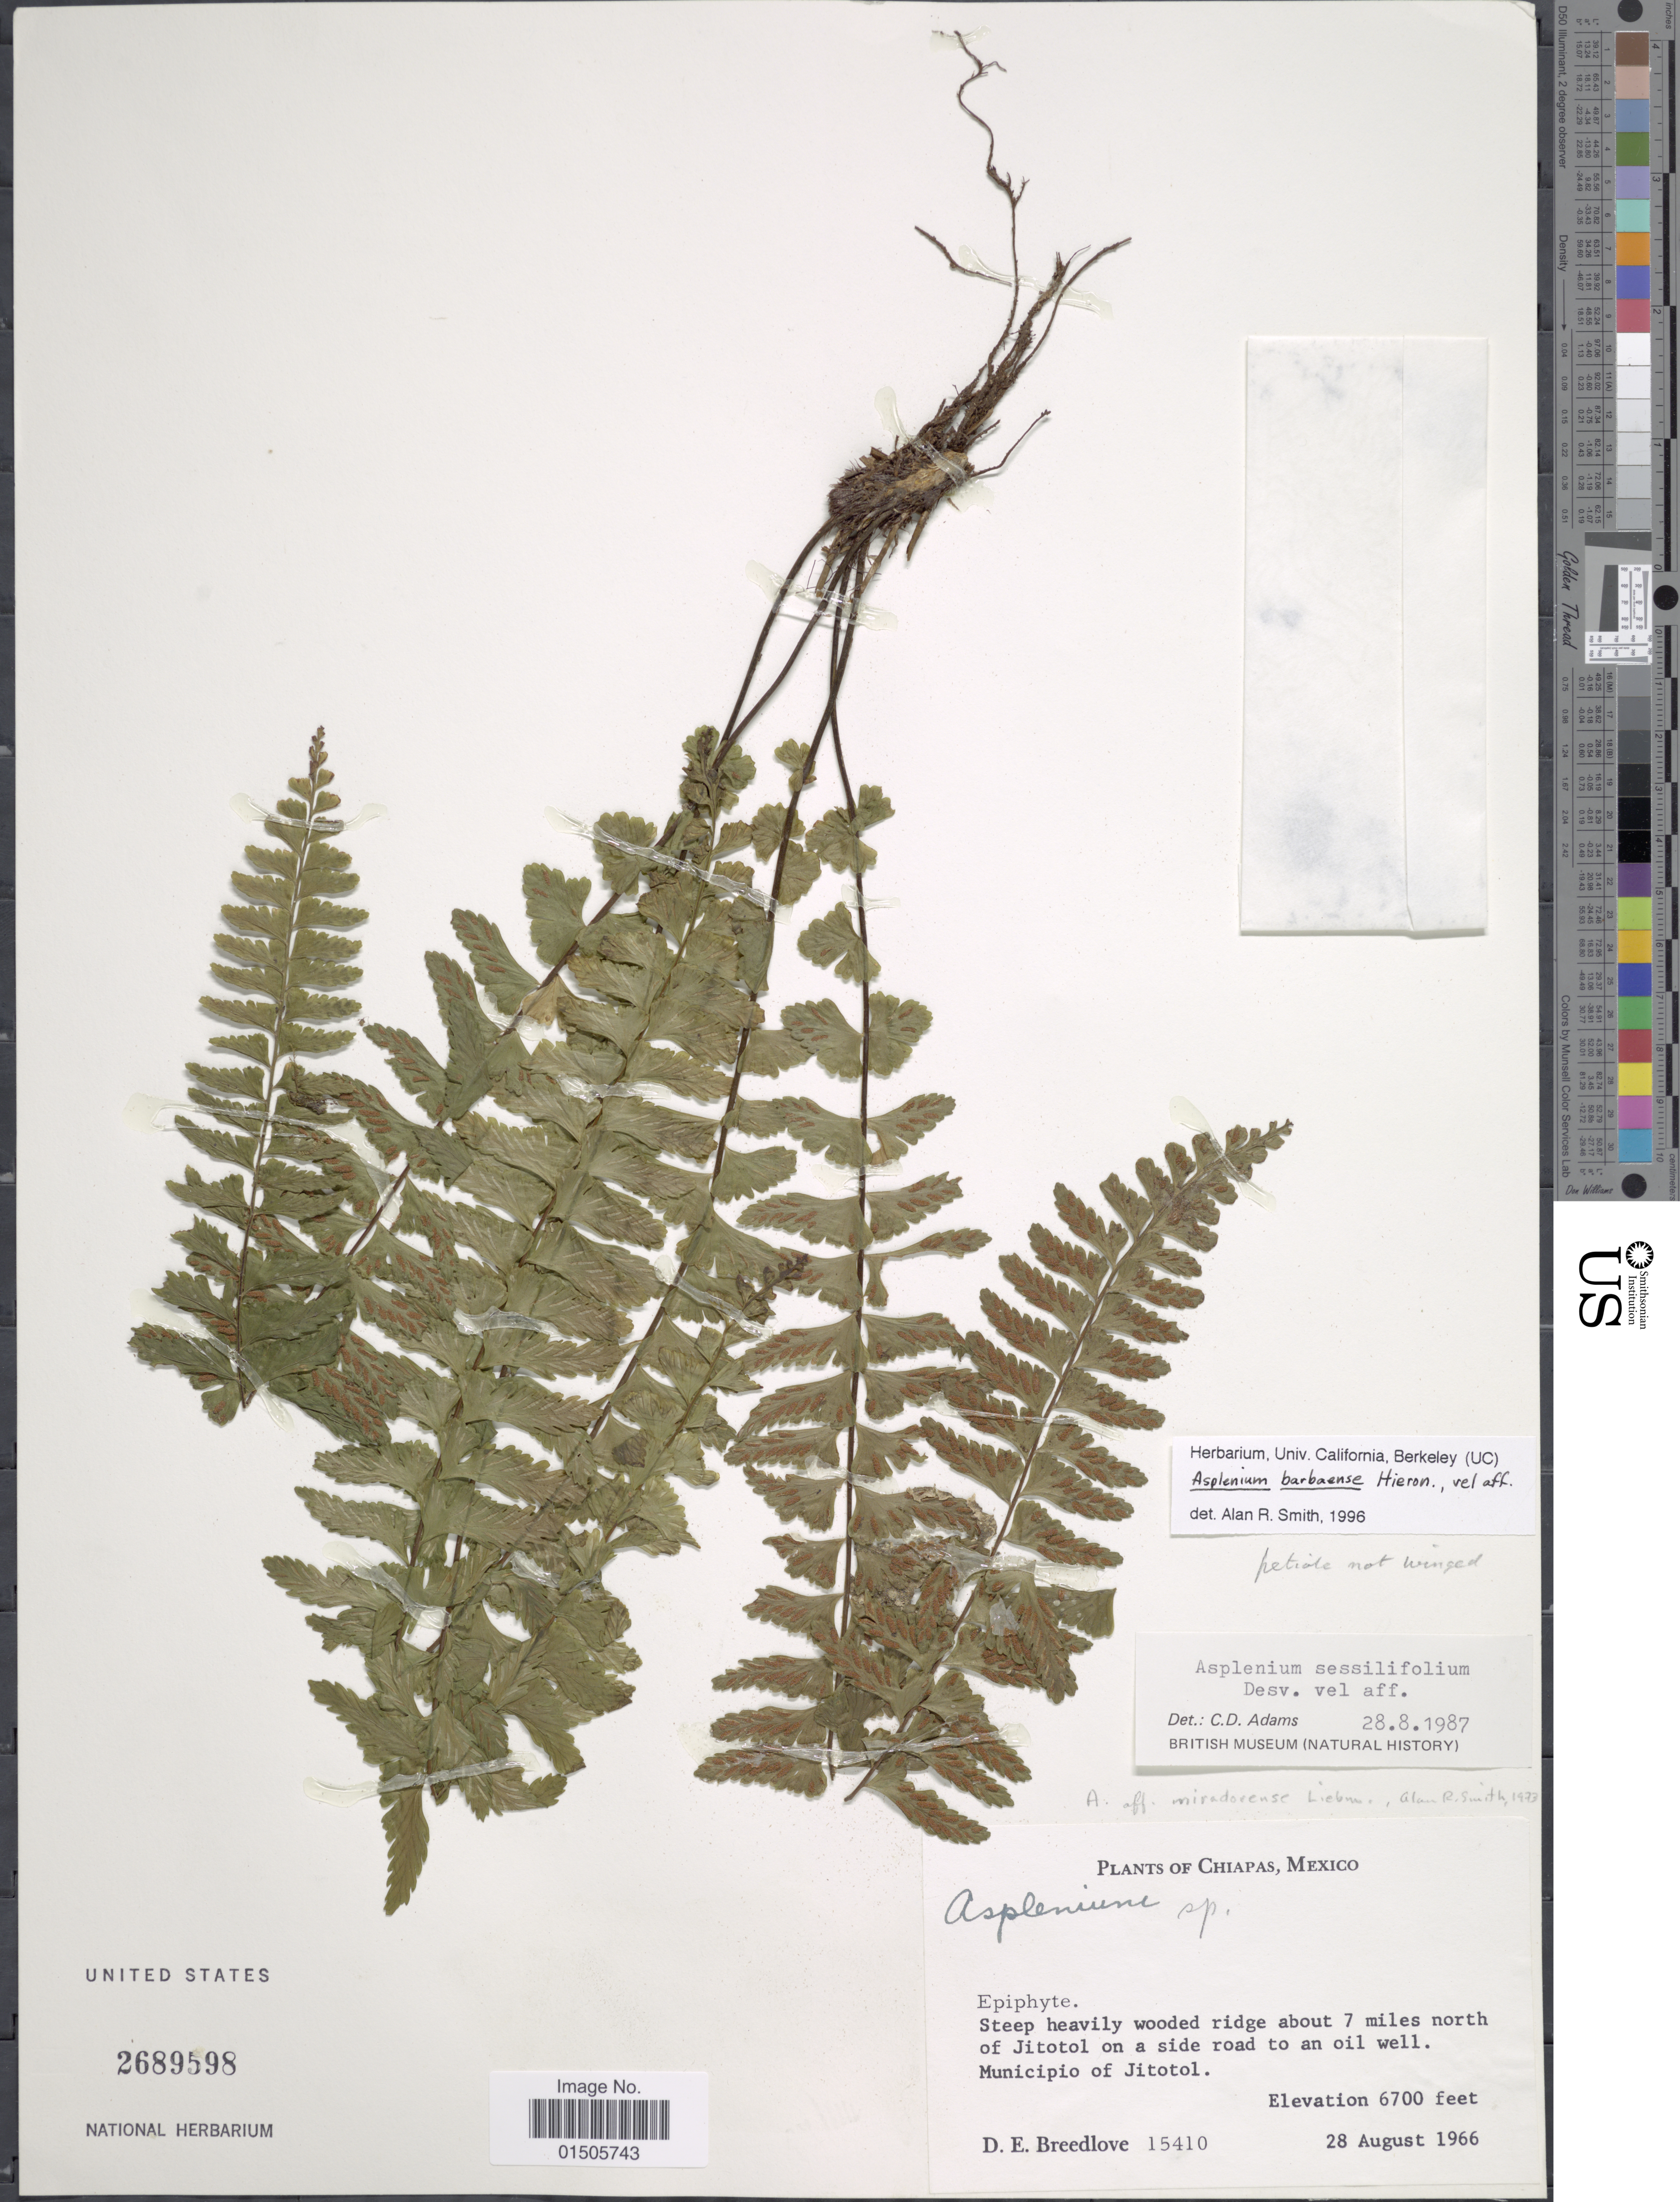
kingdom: Plantae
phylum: Tracheophyta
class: Polypodiopsida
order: Polypodiales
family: Aspleniaceae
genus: Asplenium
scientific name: Asplenium barbaense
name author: Hieron.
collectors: D. E. Breedlove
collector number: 15410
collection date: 1966-08-28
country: Mexico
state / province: Chiapas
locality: Epiphyte, Steep heavily wooded ridge about 7 miles north to an oil well. Muncipio of Jitotol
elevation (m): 2042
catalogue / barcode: US 2689598